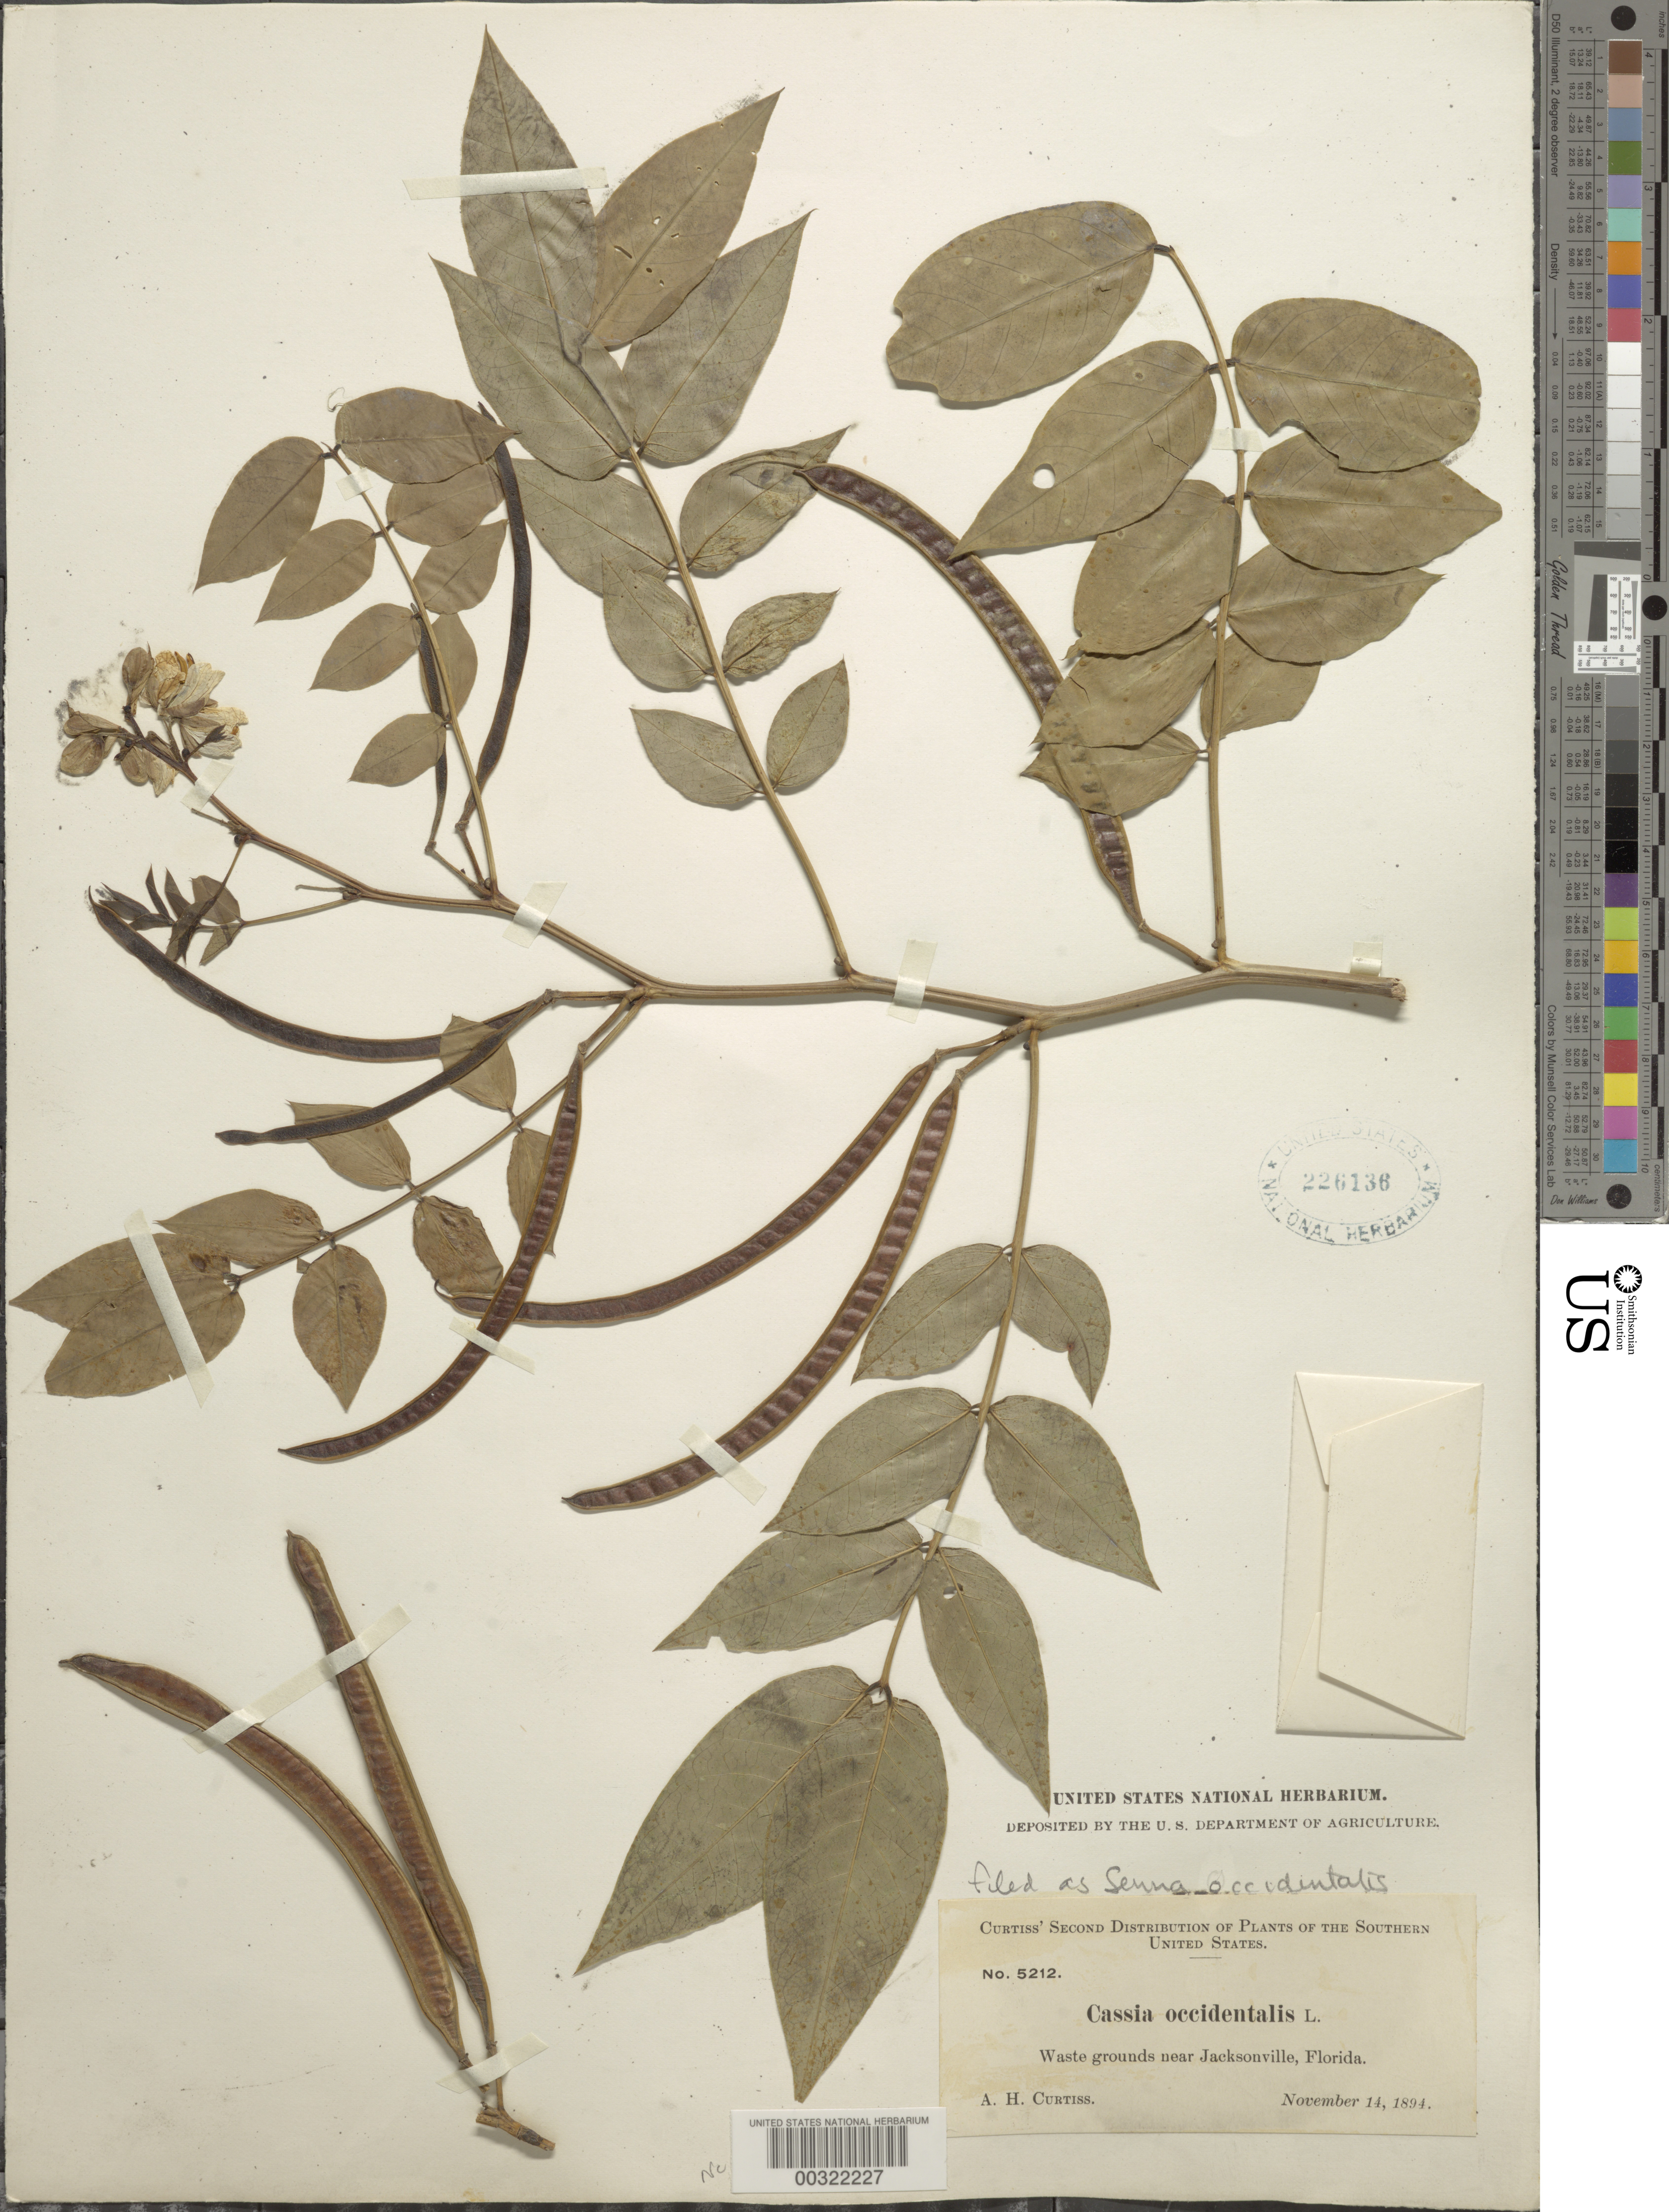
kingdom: Plantae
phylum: Tracheophyta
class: Magnoliopsida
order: Fabales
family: Fabaceae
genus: Senna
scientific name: Senna occidentalis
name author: (L.) Link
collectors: A. H. Curtiss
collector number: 5212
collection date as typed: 14 Nov 1894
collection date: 1894-11-14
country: United States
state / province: Florida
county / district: Duval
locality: Near jacksonville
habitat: Waste grounds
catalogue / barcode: US 226136